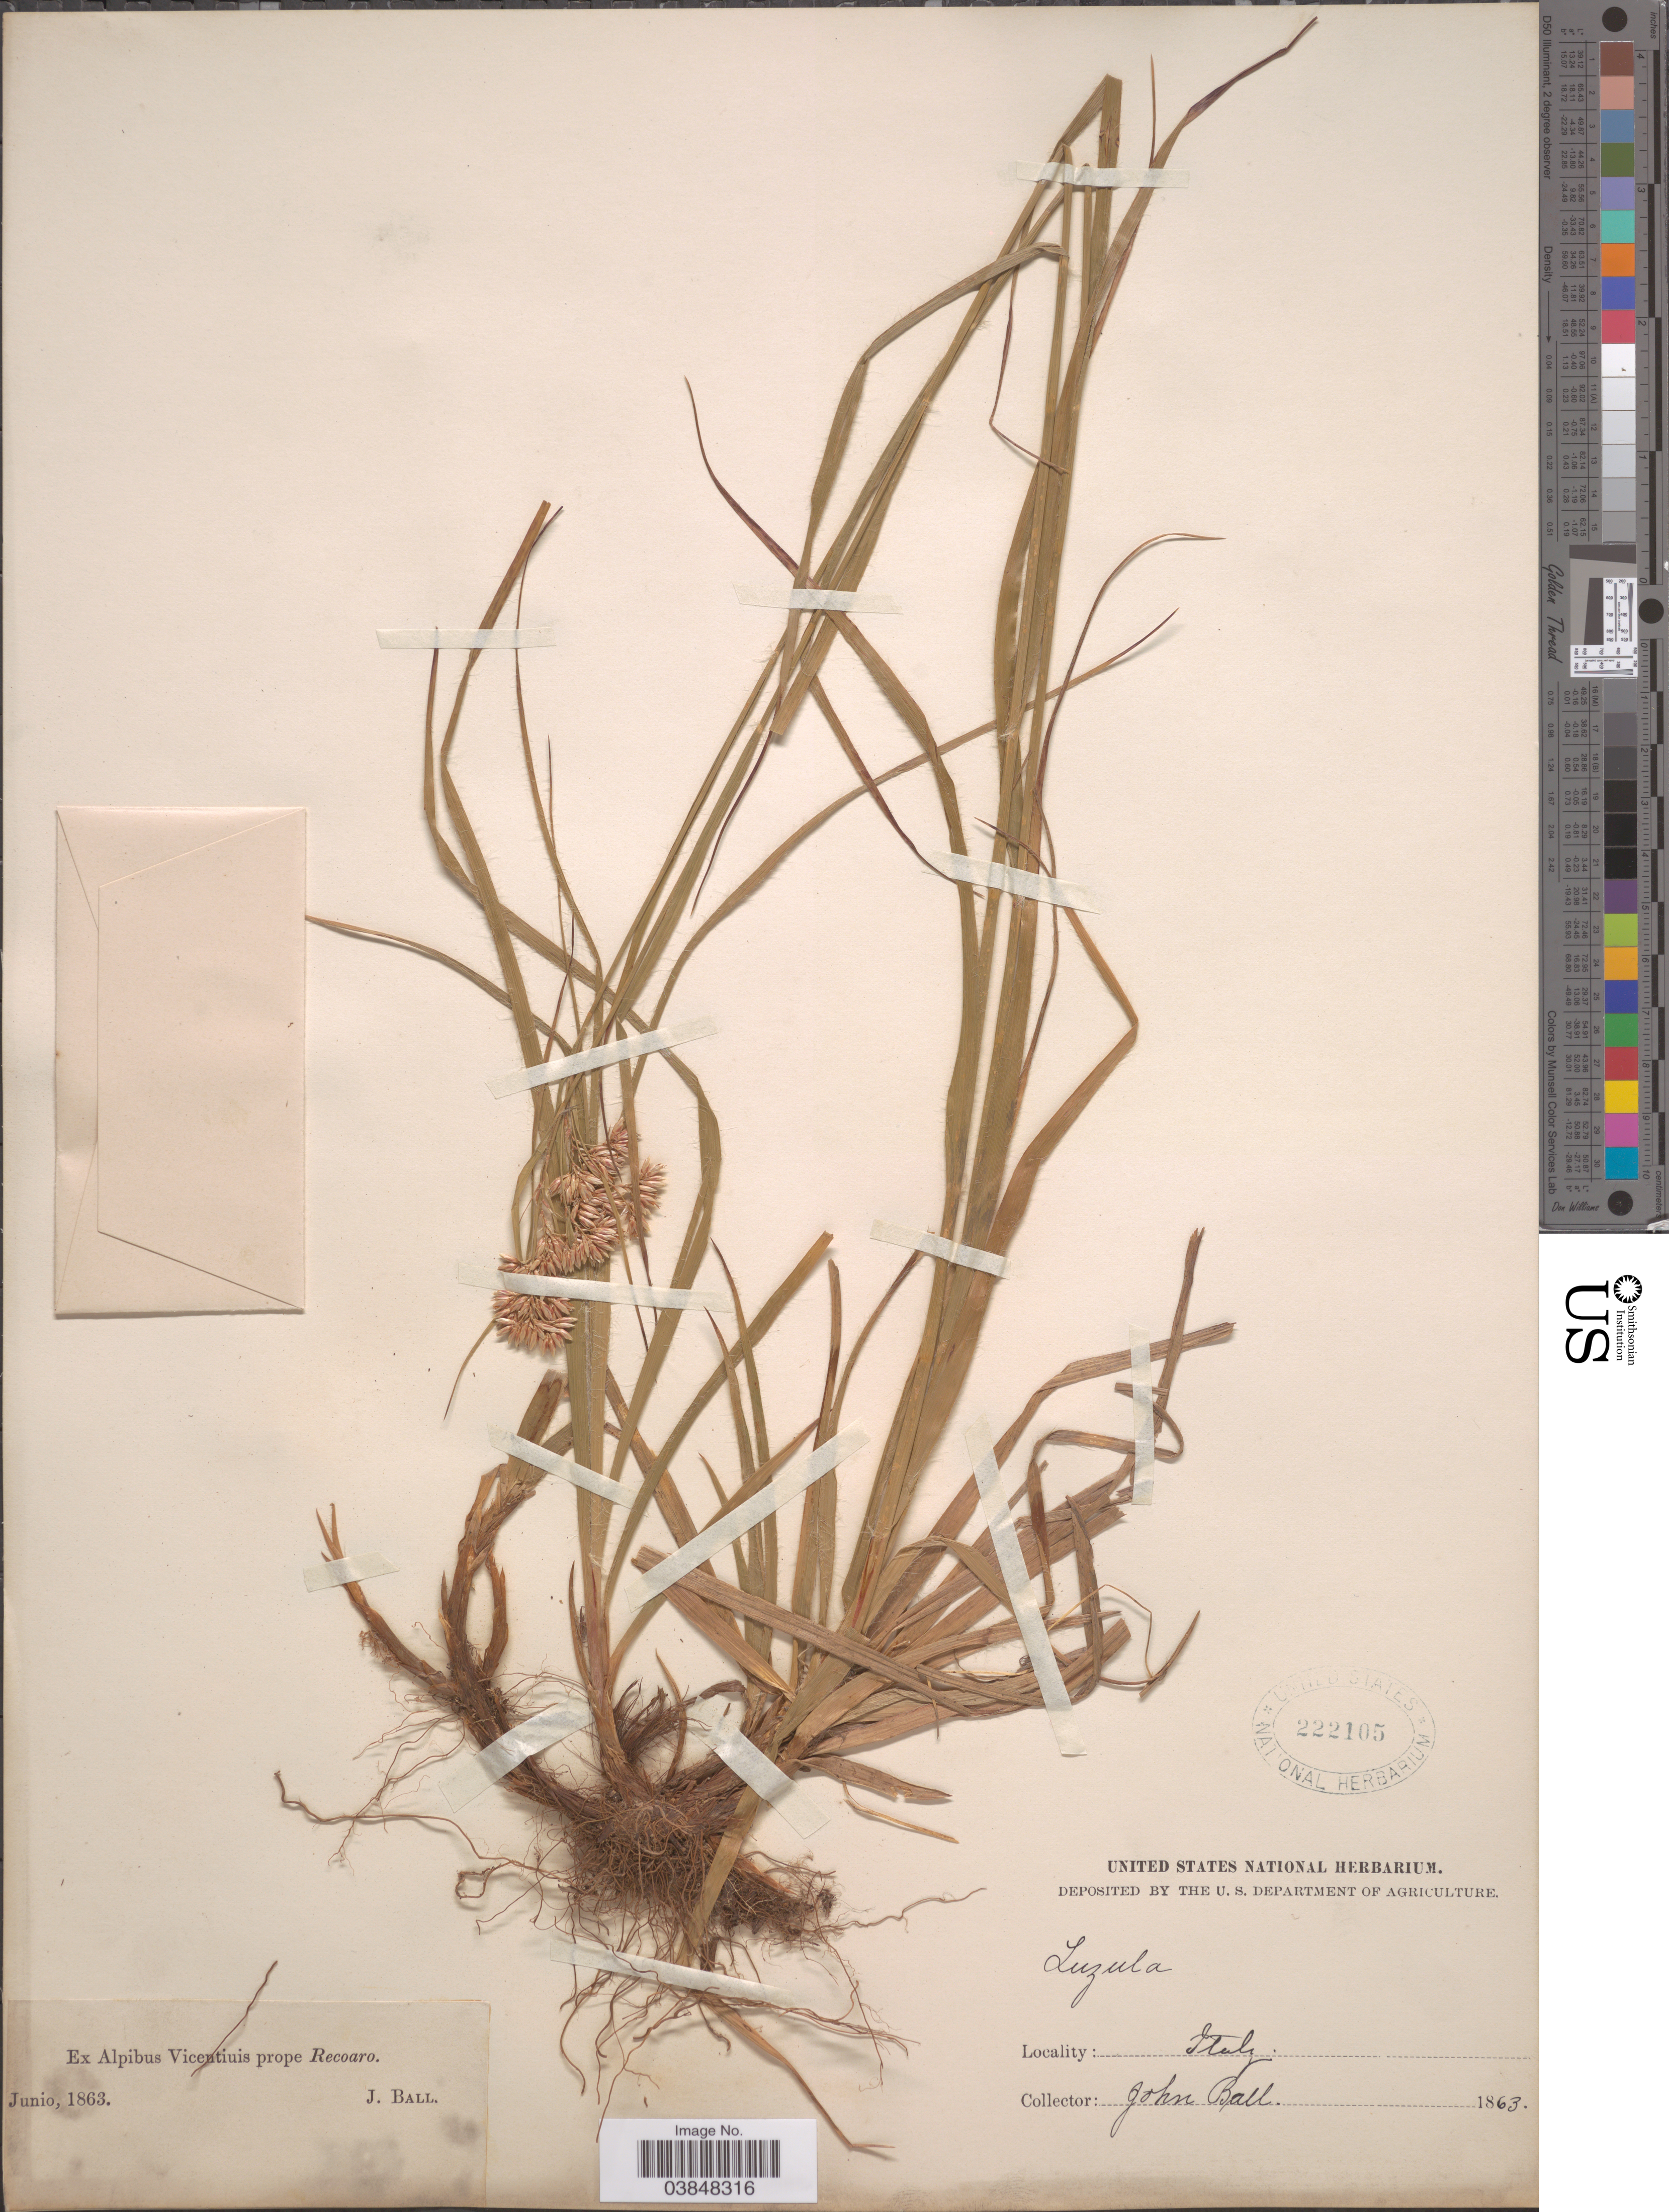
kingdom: Plantae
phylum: Tracheophyta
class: Liliopsida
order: Poales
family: Juncaceae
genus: Luzula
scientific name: Luzula sp.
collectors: J. Ball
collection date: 1863-06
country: Italy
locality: Ex Alpibus Vicentiuis prope Recoaro.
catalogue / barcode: US 222105